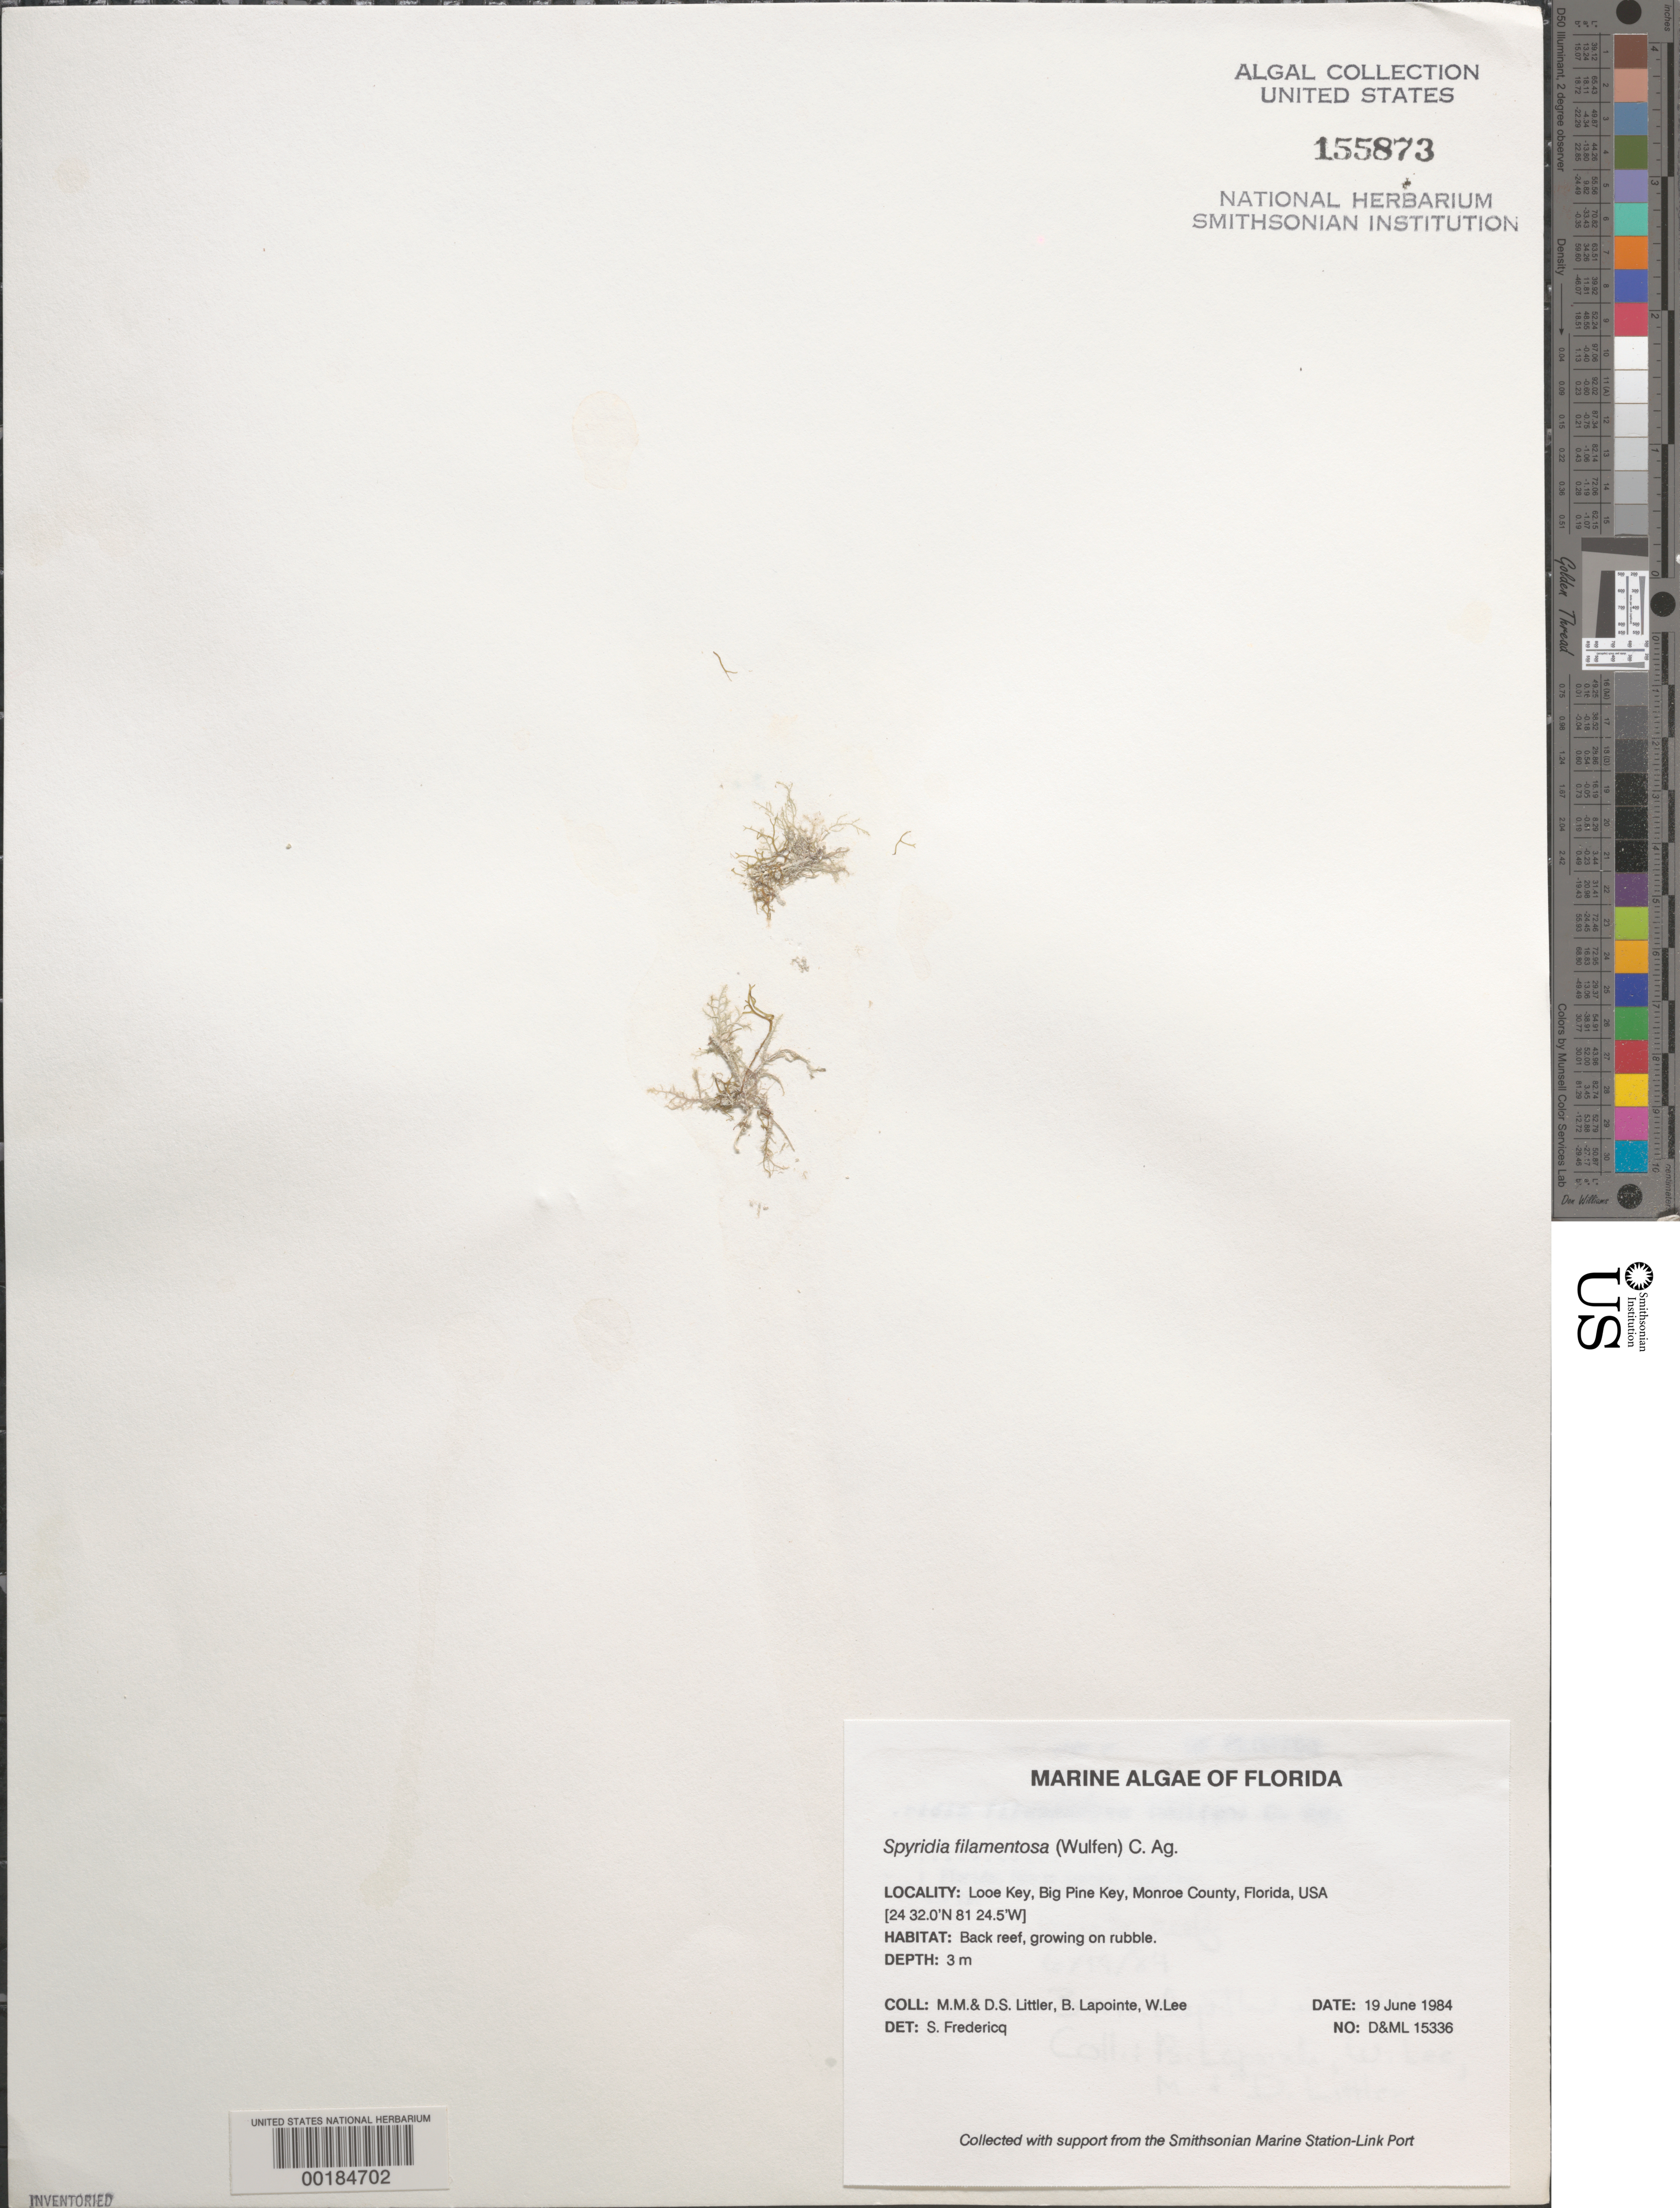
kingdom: Plantae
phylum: Rhodophyta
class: Florideophyceae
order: Ceramiales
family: Spyridiaceae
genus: Spyridia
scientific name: Spyridia filamentosa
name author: (Wulfen) Harv.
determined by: Fredericq, S.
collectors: M. M. Littler, D. S. Littler, B. Lapointe & W. Lee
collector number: D&ML 15336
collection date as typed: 19 Jun 1984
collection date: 1984-06-19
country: United States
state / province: Florida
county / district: Monroe County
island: Looe Key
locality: Looe Key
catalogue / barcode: US 155873